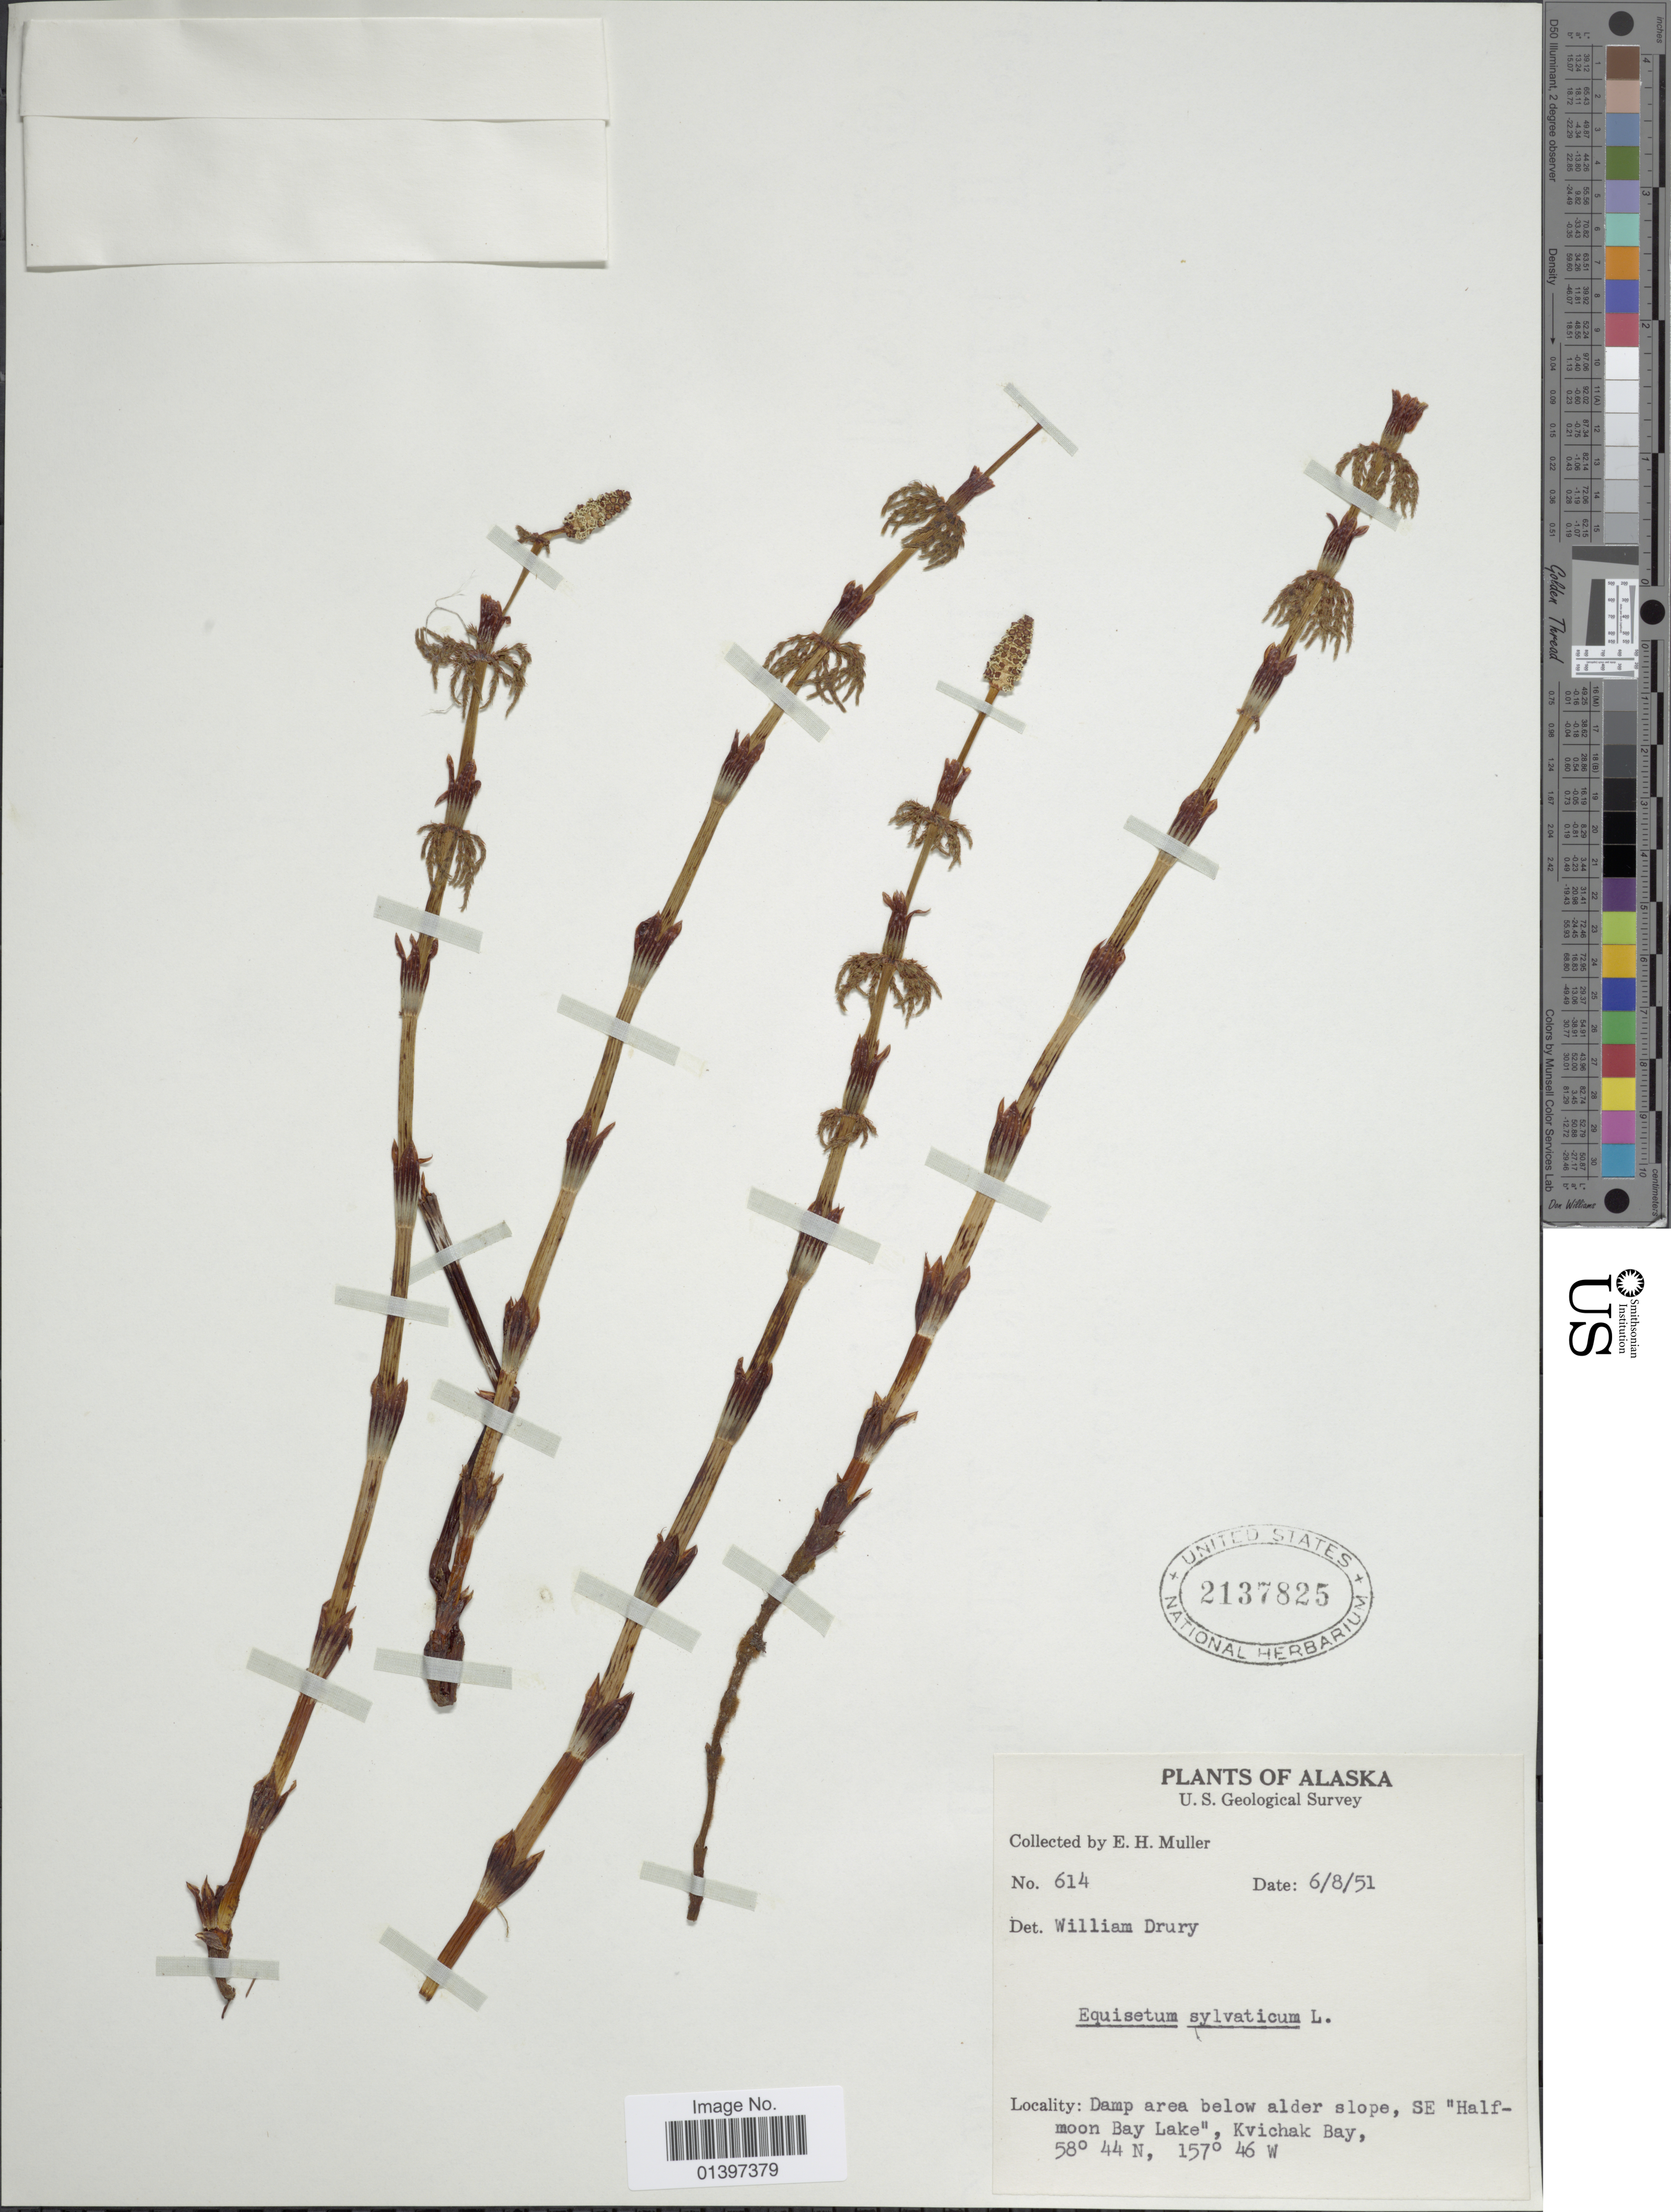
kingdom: Plantae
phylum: Tracheophyta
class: Polypodiopsida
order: Equisetales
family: Equisetaceae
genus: Equisetum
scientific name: Equisetum sylvaticum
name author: L.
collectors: E. H. Muller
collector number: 614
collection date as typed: Transcribed d/m/y: 6/8/51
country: United States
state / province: Alaska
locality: Damp area below alder slope, SE "Halfmoon Bay Lake", Kvichak Bay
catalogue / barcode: US 2137825